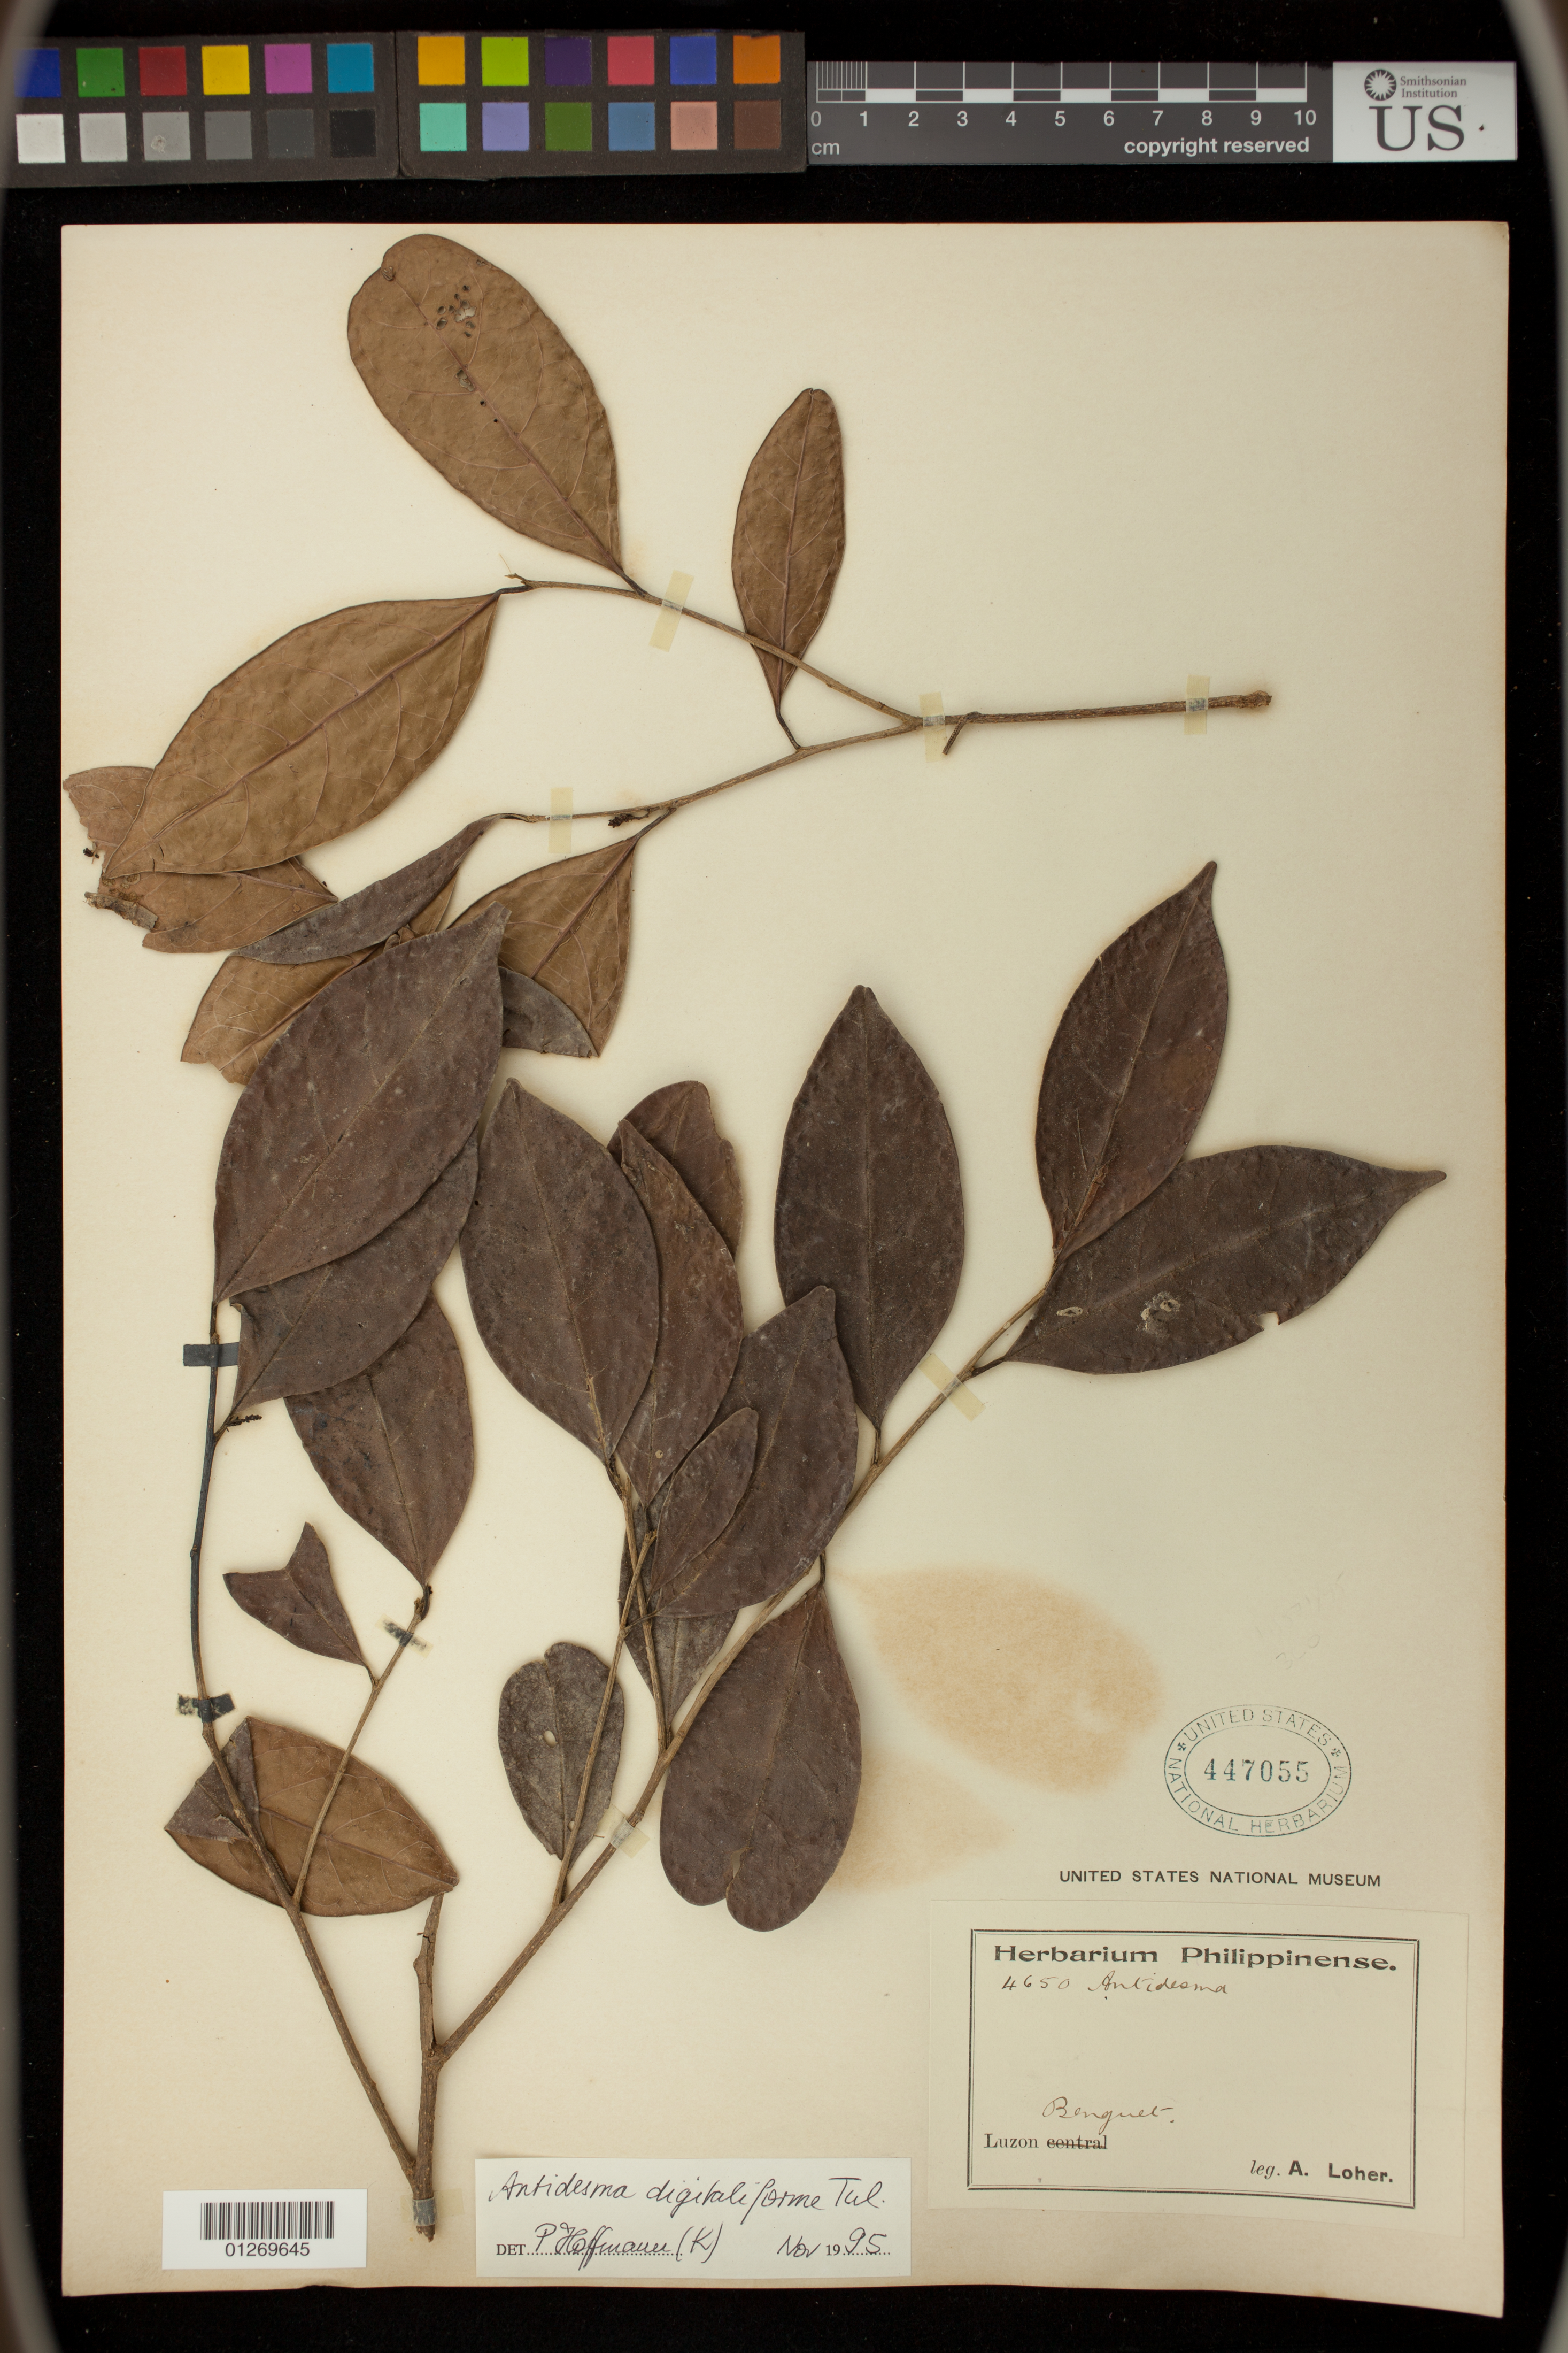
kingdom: Plantae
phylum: Tracheophyta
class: Magnoliopsida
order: Malpighiales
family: Phyllanthaceae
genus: Antidesma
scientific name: Antidesma digitaliforme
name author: Tul.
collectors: A. Loher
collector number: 4650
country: Philippines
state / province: Cordillera (Administrative Region)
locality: Benguet, Luzon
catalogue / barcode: US 447055